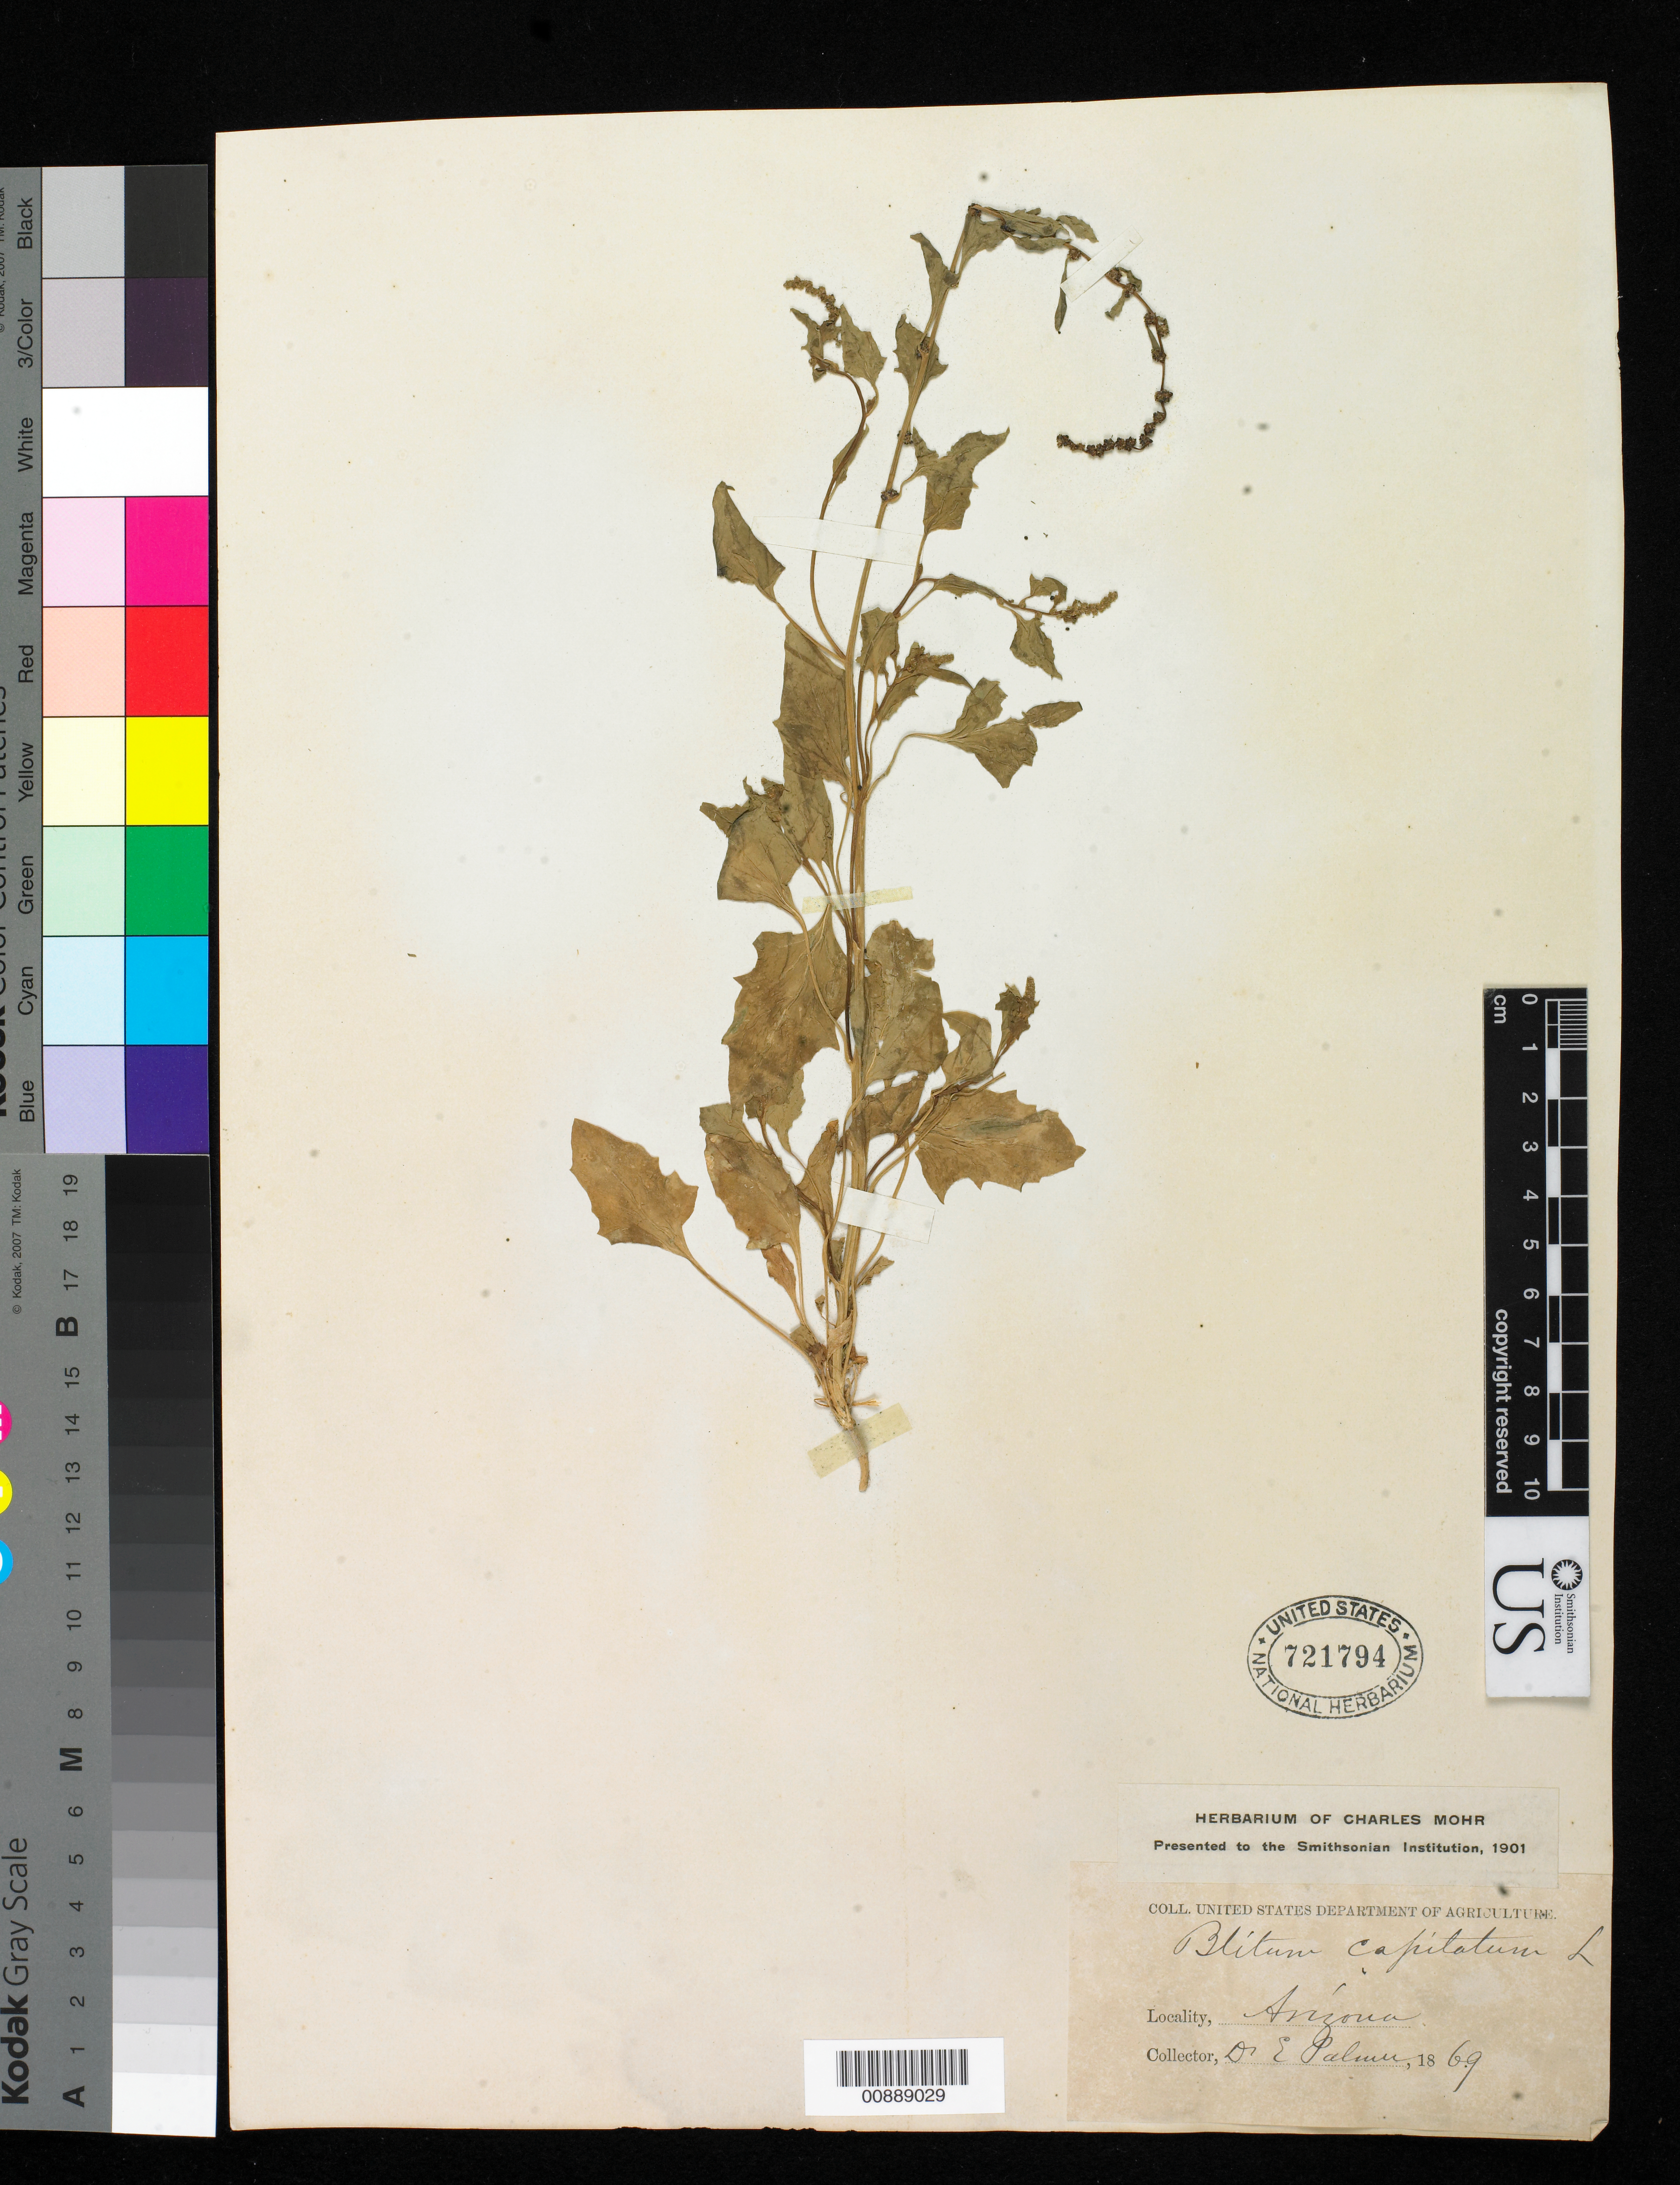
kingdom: Plantae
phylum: Tracheophyta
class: Magnoliopsida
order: Caryophyllales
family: Amaranthaceae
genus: Blitum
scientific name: Blitum capitatum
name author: L.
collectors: E. Palmer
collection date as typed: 1869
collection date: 1869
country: United States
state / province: Arizona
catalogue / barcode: US 721794